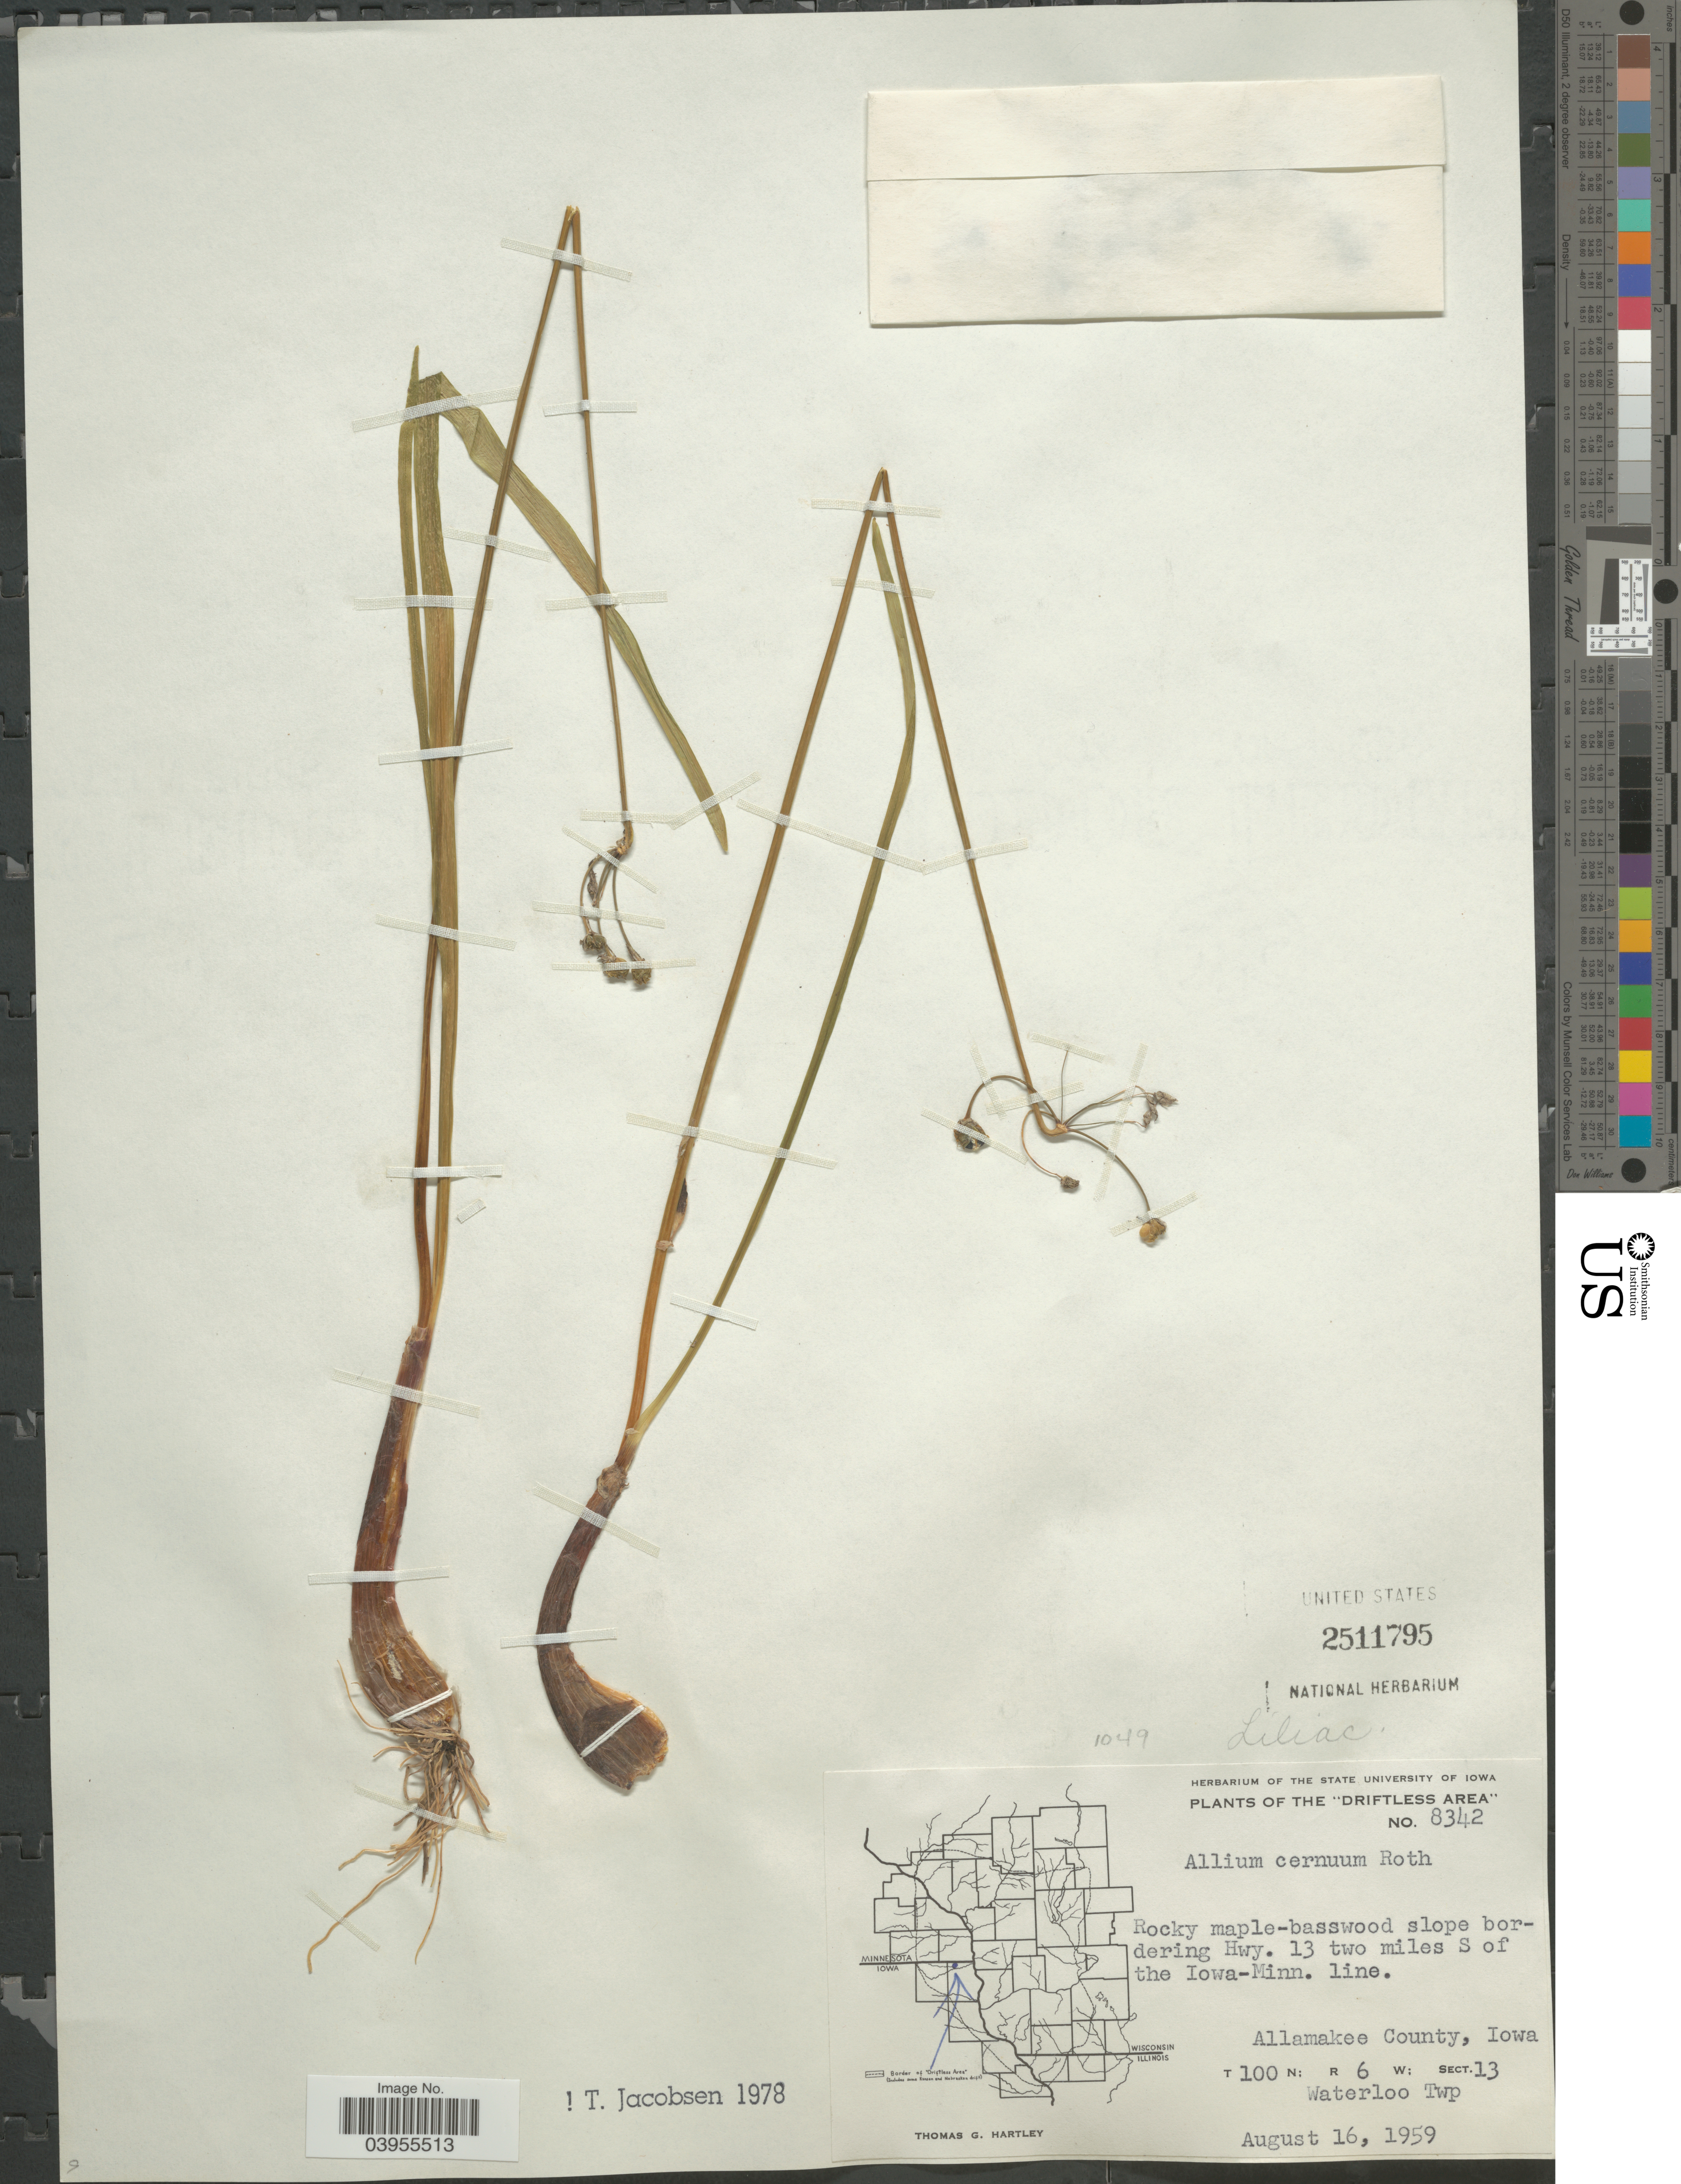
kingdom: Plantae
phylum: Tracheophyta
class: Liliopsida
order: Asparagales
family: Amaryllidaceae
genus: Allium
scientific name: Allium cernuum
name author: Roth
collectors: T. G. Hartley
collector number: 8342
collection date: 1959-08-16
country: United States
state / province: Iowa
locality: Driftless Area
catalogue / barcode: US 2511795